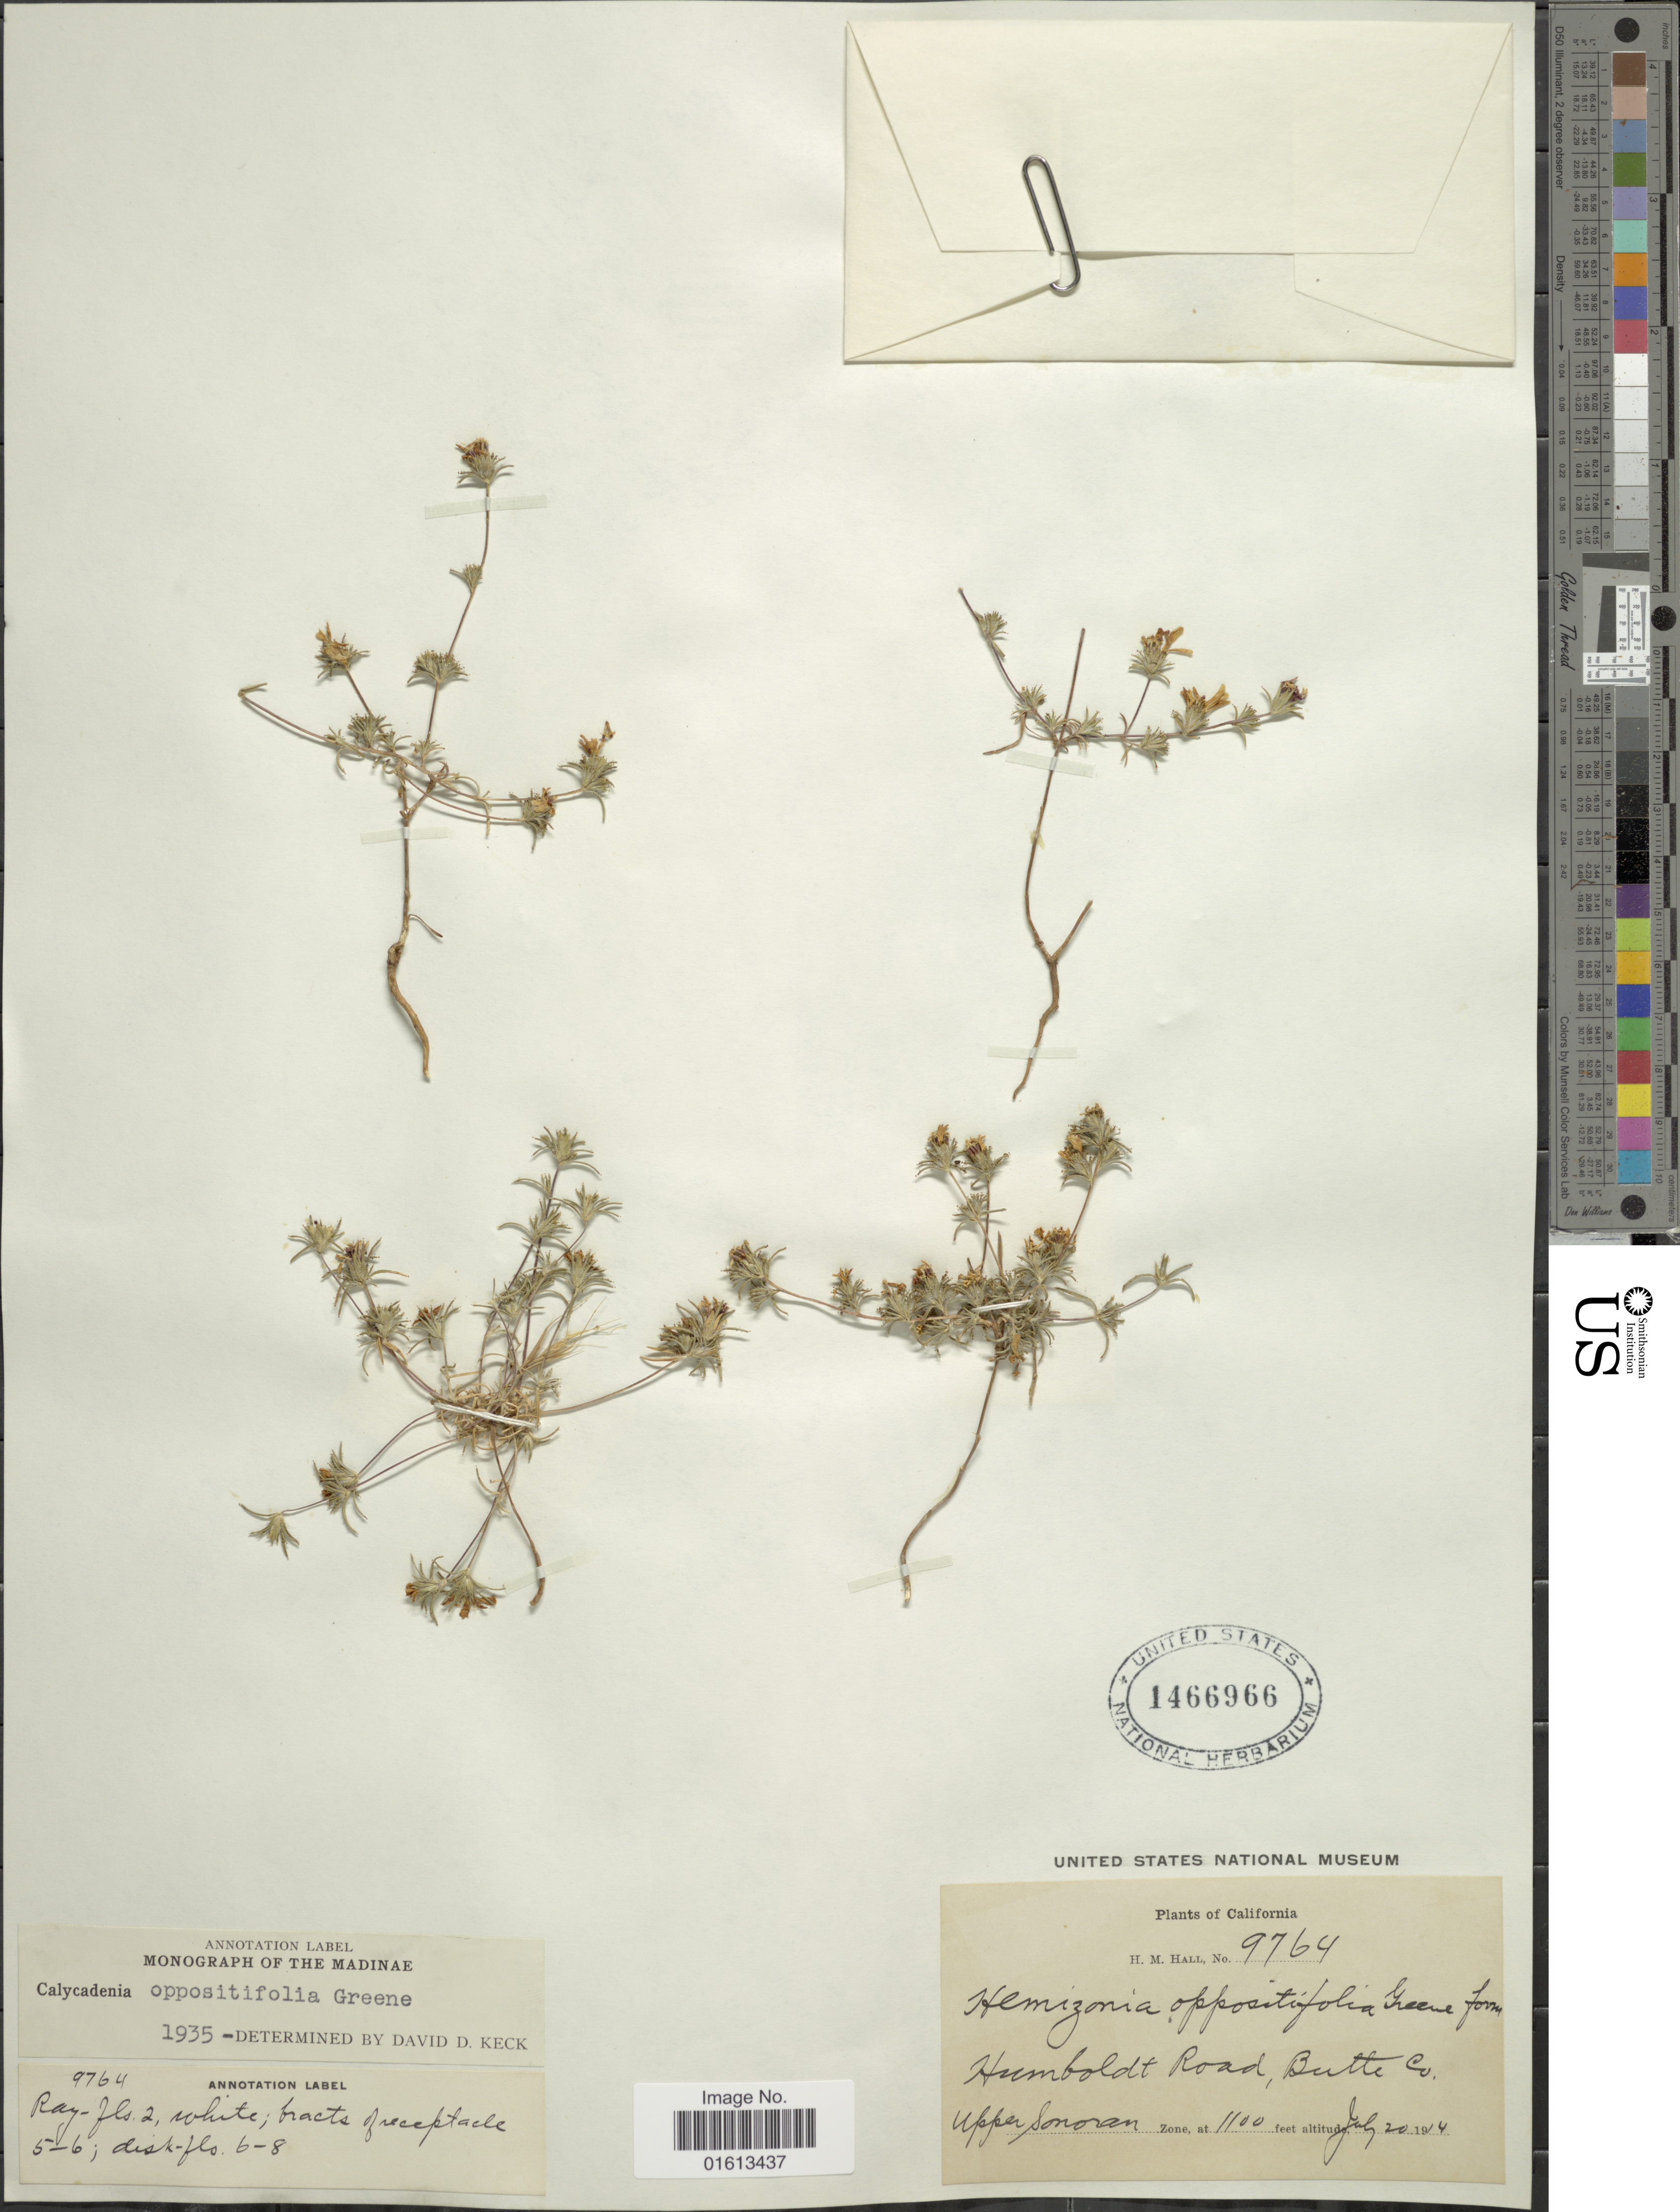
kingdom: Plantae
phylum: Tracheophyta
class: Magnoliopsida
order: Asterales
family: Asteraceae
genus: Calycadenia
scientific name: Calycadenia oppositifolia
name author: (Greene) Greene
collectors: H. M. Hall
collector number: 9764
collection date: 1914-07-20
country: United States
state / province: California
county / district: Butte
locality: Humboldt Road, Butte Co., upper Sonoran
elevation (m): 335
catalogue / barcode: US 1466966